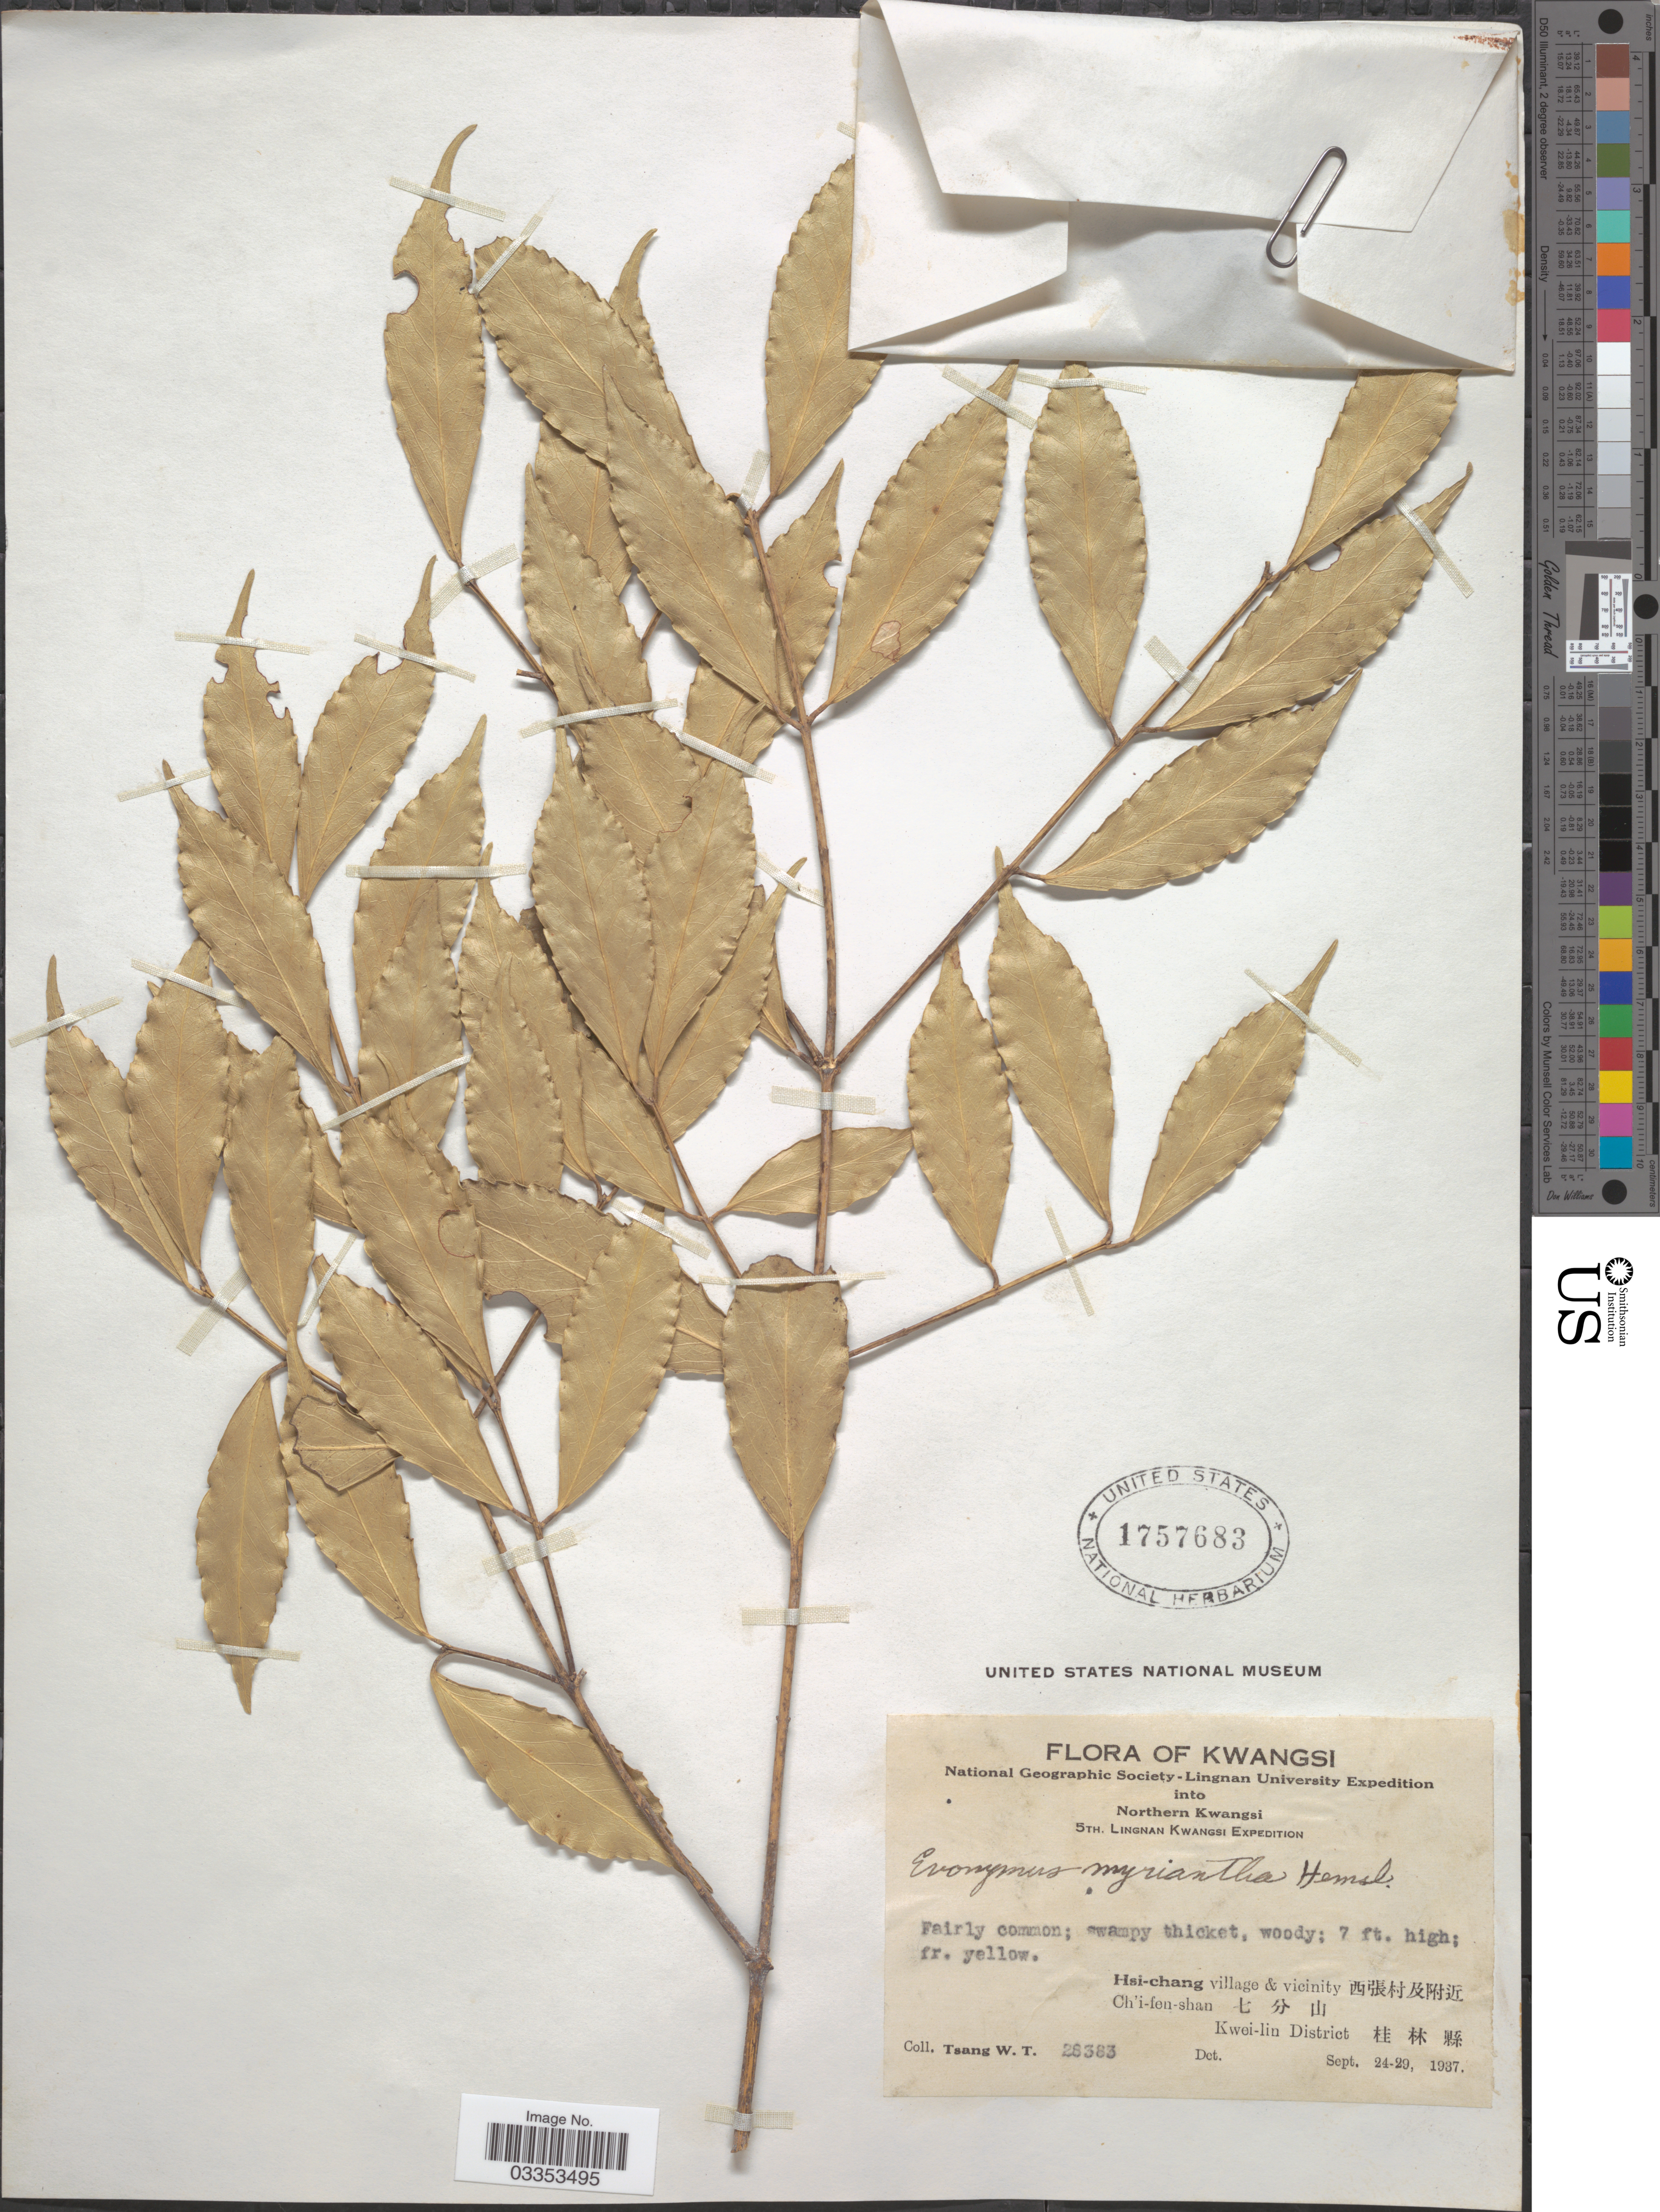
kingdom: Plantae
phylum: Tracheophyta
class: Magnoliopsida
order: Celastrales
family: Celastraceae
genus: Euonymus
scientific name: Euonymus myrianthus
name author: Hemsl.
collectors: W. T. Tsang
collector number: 28383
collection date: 1937-09-24/1937-09-29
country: China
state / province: Guangxi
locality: Kwangsi. Northern Kwangsi. Hsi-chang village & vicinity X. Ch'i-fen-shan X, Kwei-lin District X.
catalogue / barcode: US 1757683